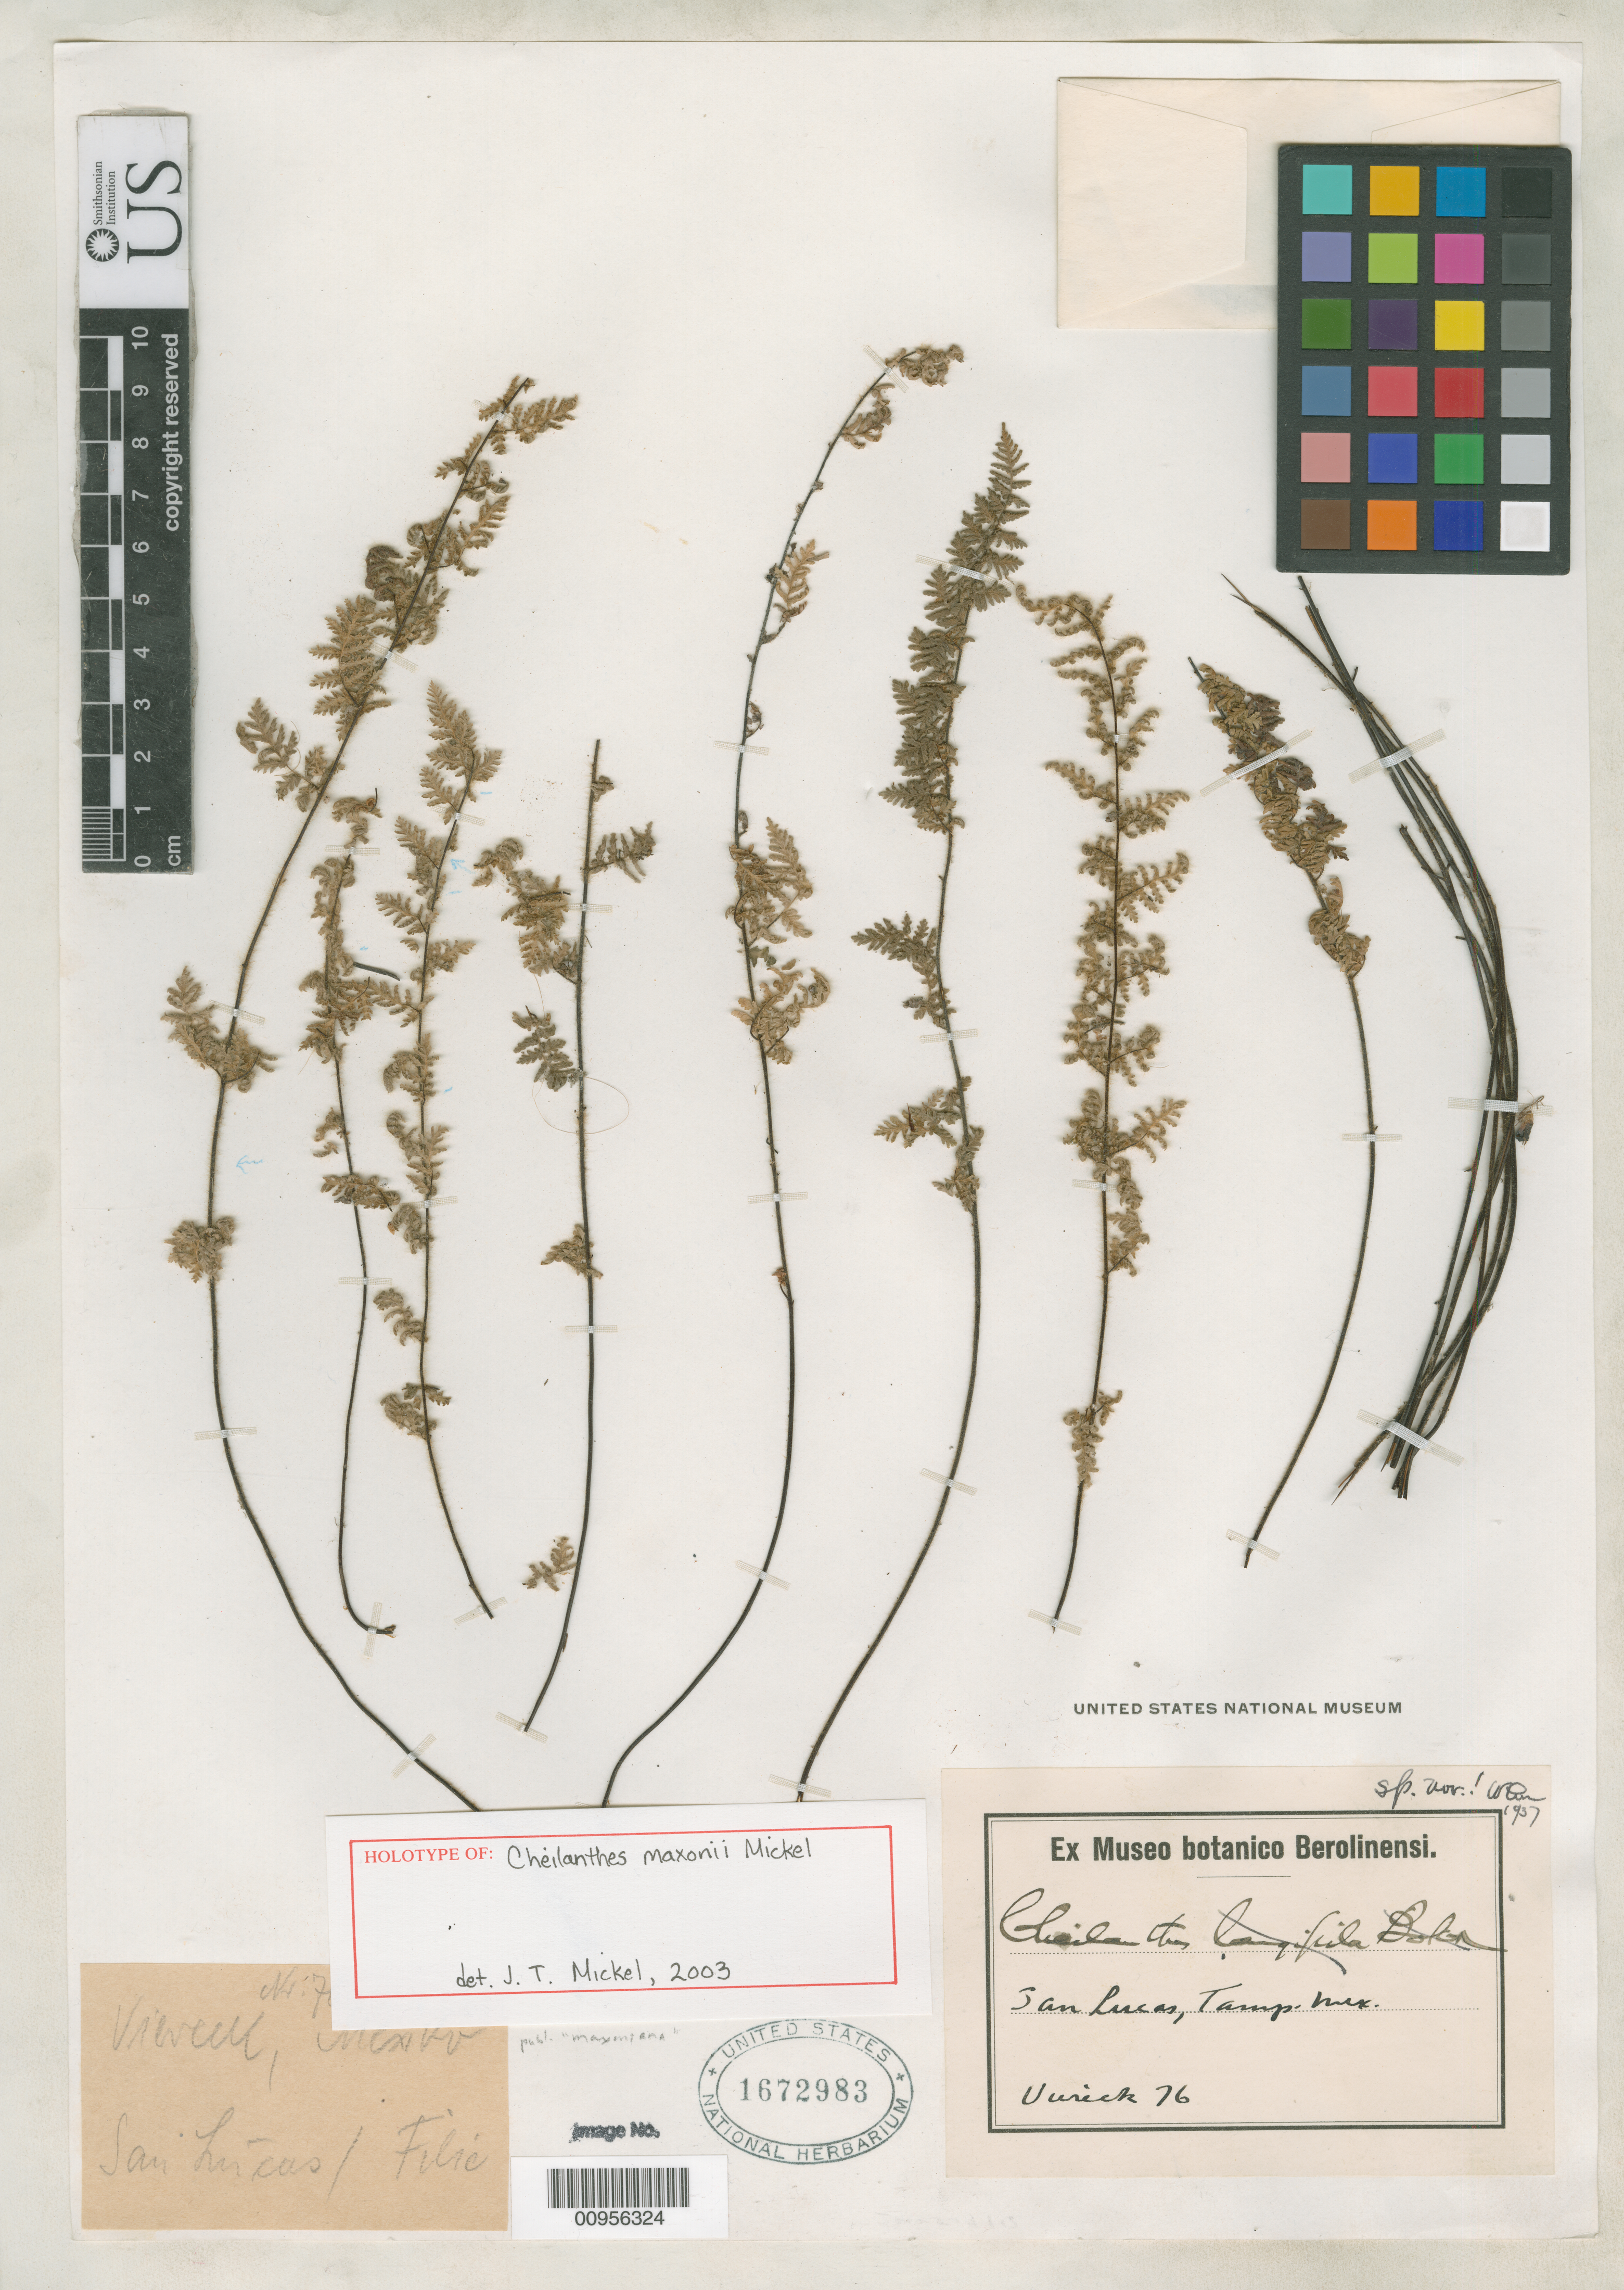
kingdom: Plantae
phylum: Tracheophyta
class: Polypodiopsida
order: Polypodiales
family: Pteridaceae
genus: Cheilanthes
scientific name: Cheilanthes maxoniana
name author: Mickel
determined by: Mickel, J. T., (NY), New York Botanical Garden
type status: Holotype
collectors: H. L. Viereck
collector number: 76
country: Mexico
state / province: Tamaulipas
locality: San Lucas.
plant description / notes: Specimen annotated by Mickel (2003) as Cheilanthes "maxonii", epithet published as "maxoniana".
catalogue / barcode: US 1672983